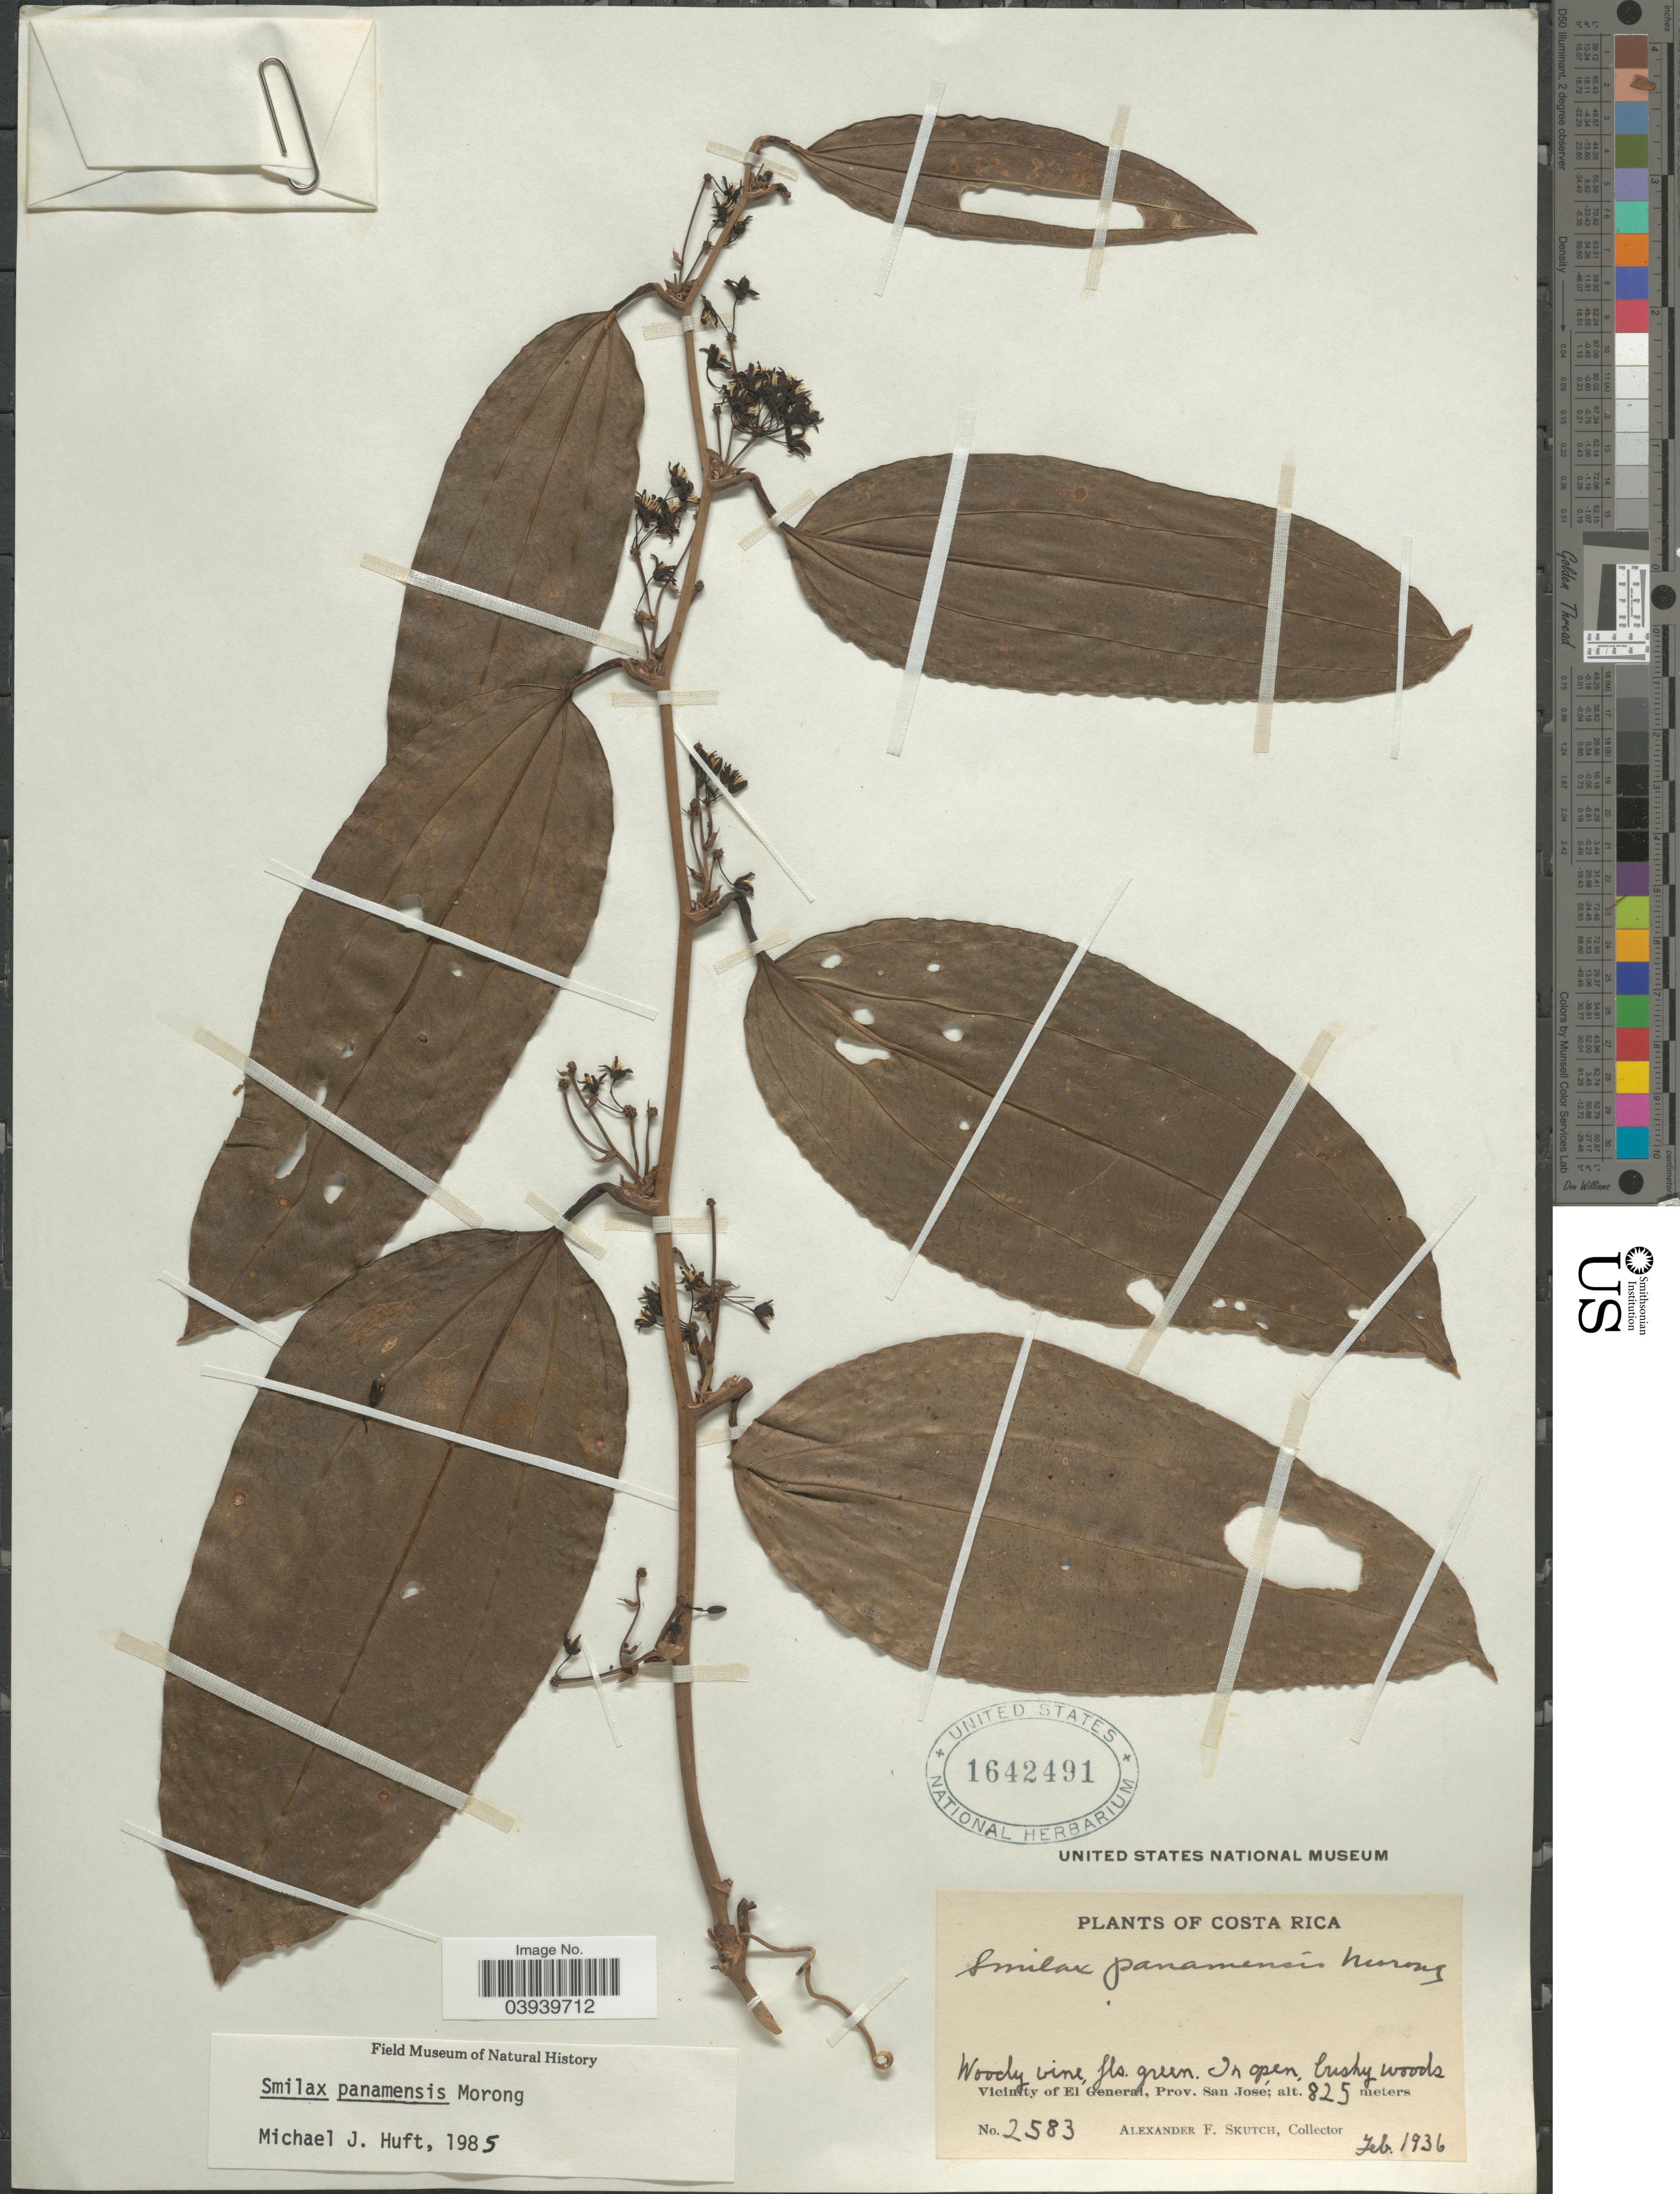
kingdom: Plantae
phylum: Tracheophyta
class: Liliopsida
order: Liliales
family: Smilacaceae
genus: Smilax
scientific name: Smilax panamensis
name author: Morong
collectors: A. F. Skutch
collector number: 2583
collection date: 1936-02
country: Costa Rica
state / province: San José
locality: Vicinity of El General.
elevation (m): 825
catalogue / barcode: US 1642491